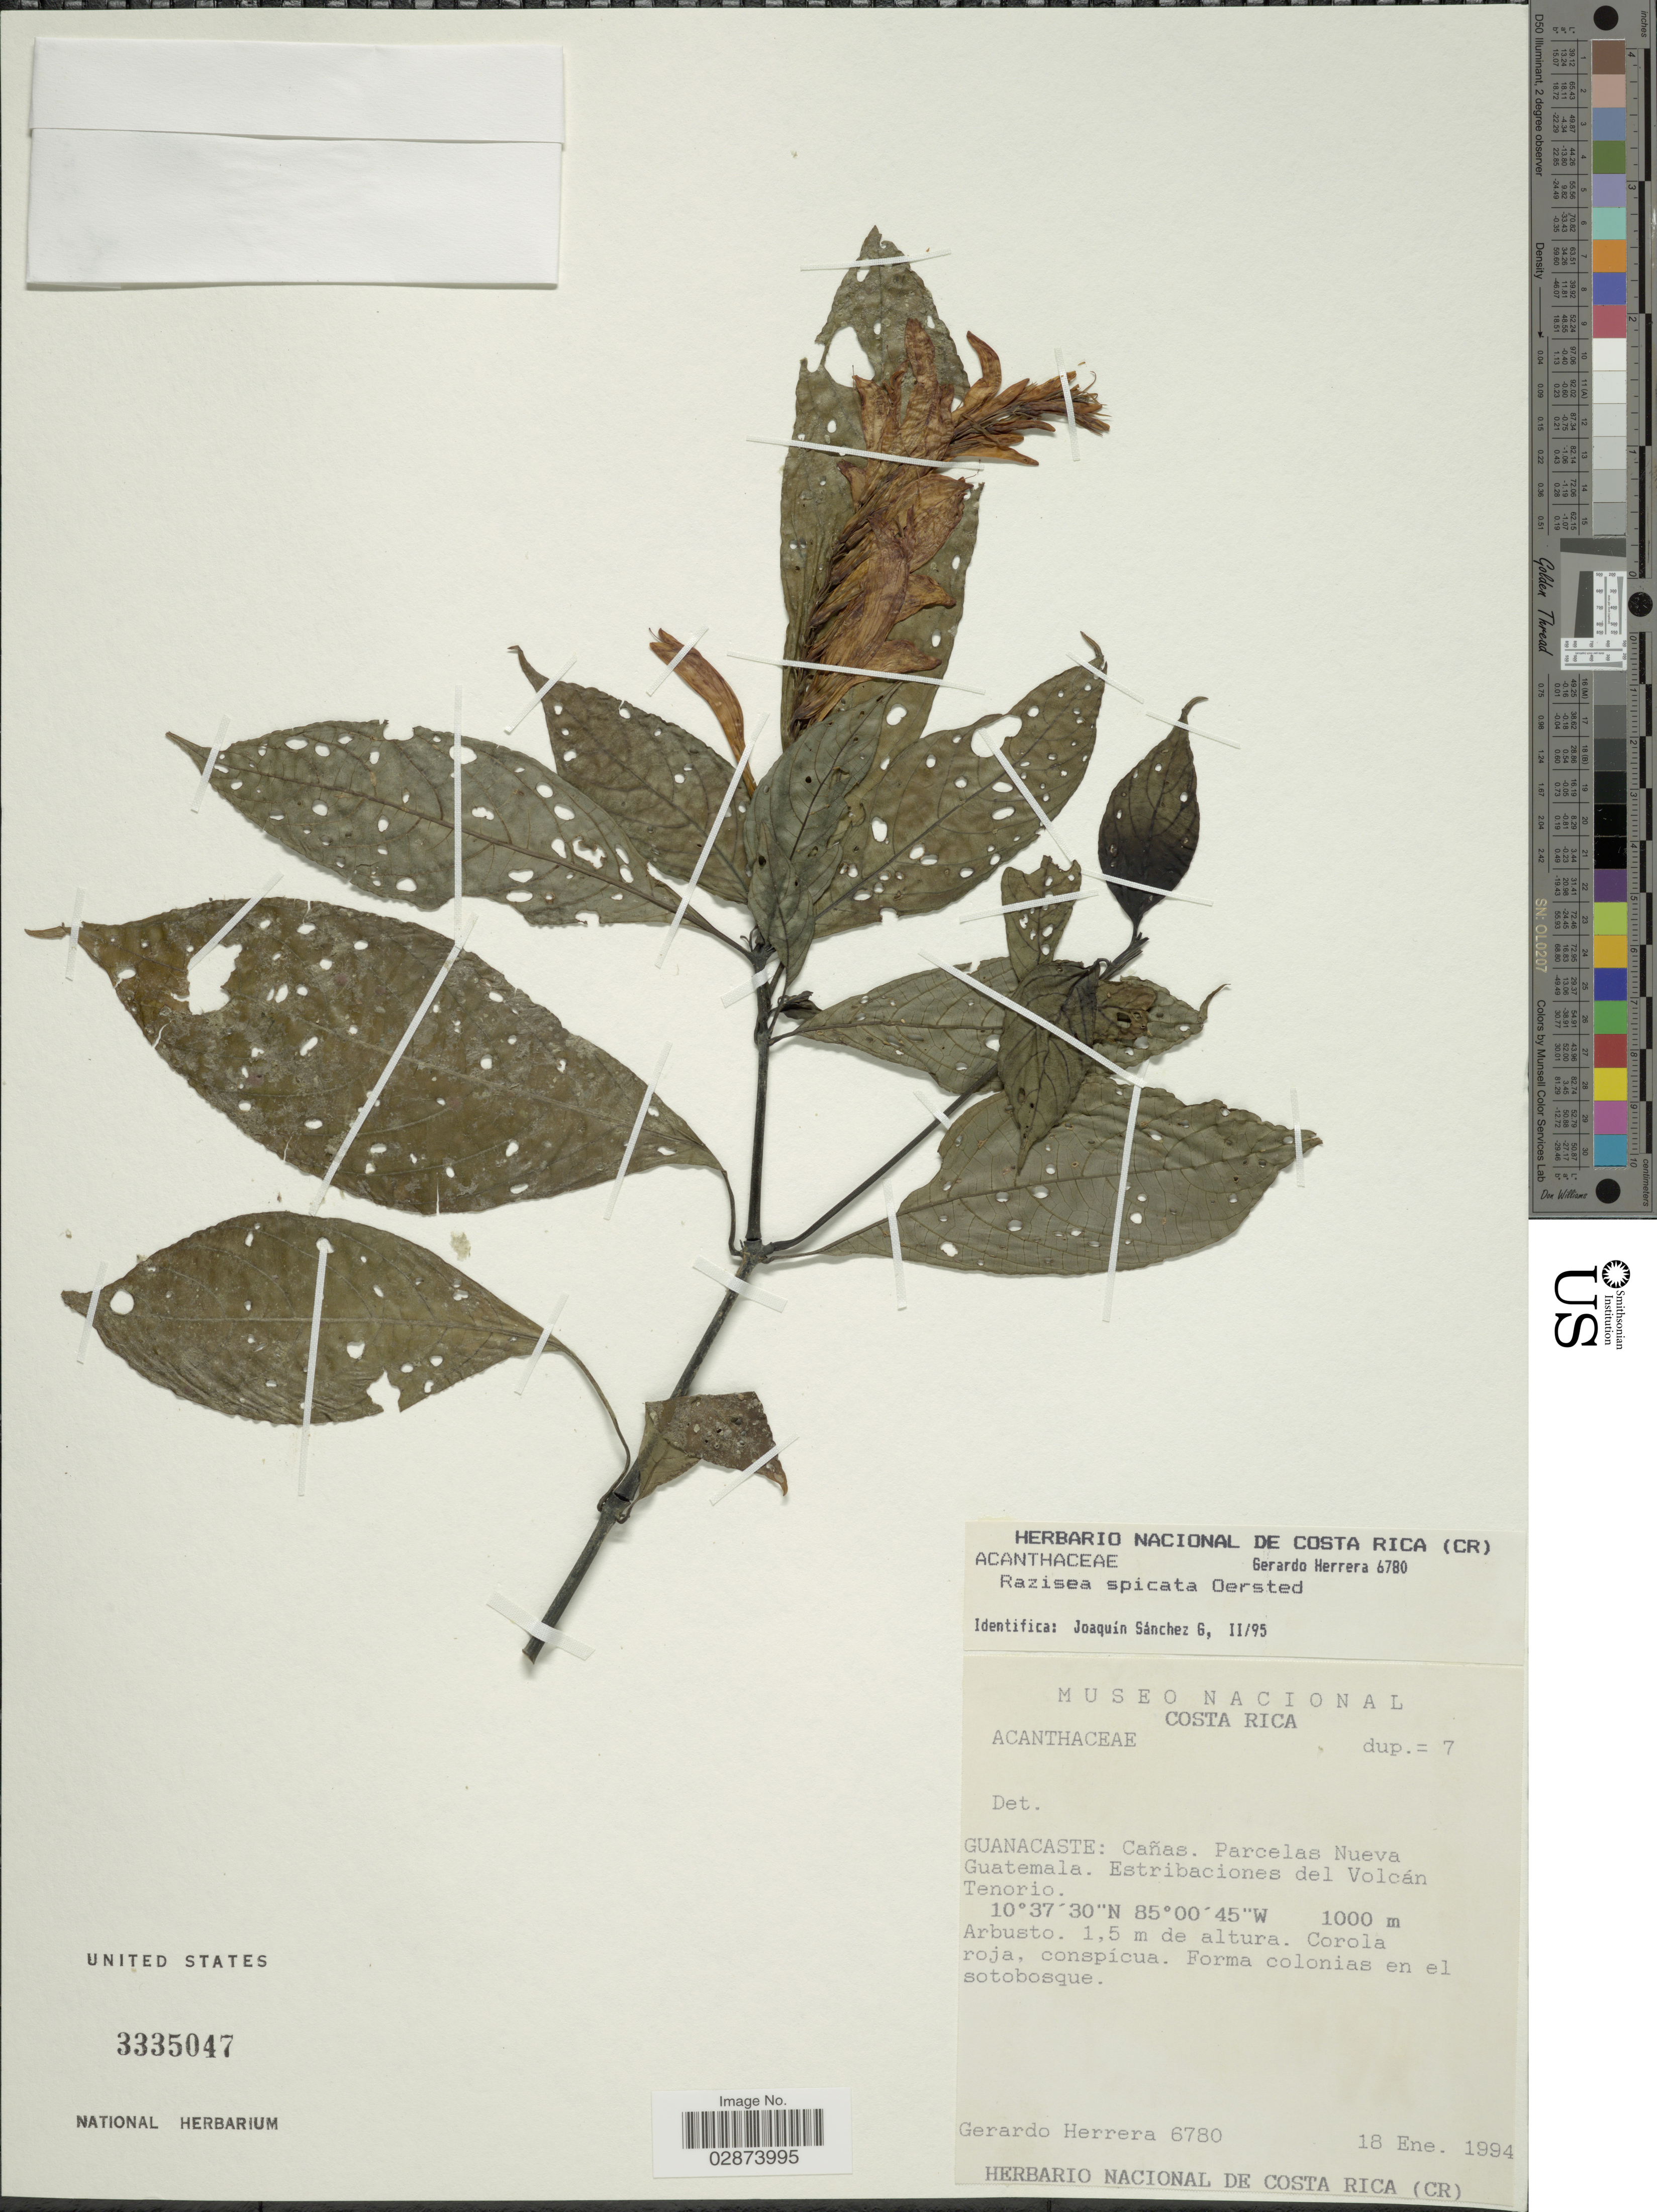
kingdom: Plantae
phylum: Tracheophyta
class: Magnoliopsida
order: Lamiales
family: Acanthaceae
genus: Razisea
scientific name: Razisea spicata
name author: Oerst.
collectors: G. Herrera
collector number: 6780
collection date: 1994-01-18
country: Costa Rica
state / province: Guanacaste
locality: Cañas. Parcelas Nueva Guatemala. Estribaciones del Volcán Tenorio.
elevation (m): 1000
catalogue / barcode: US 3335047